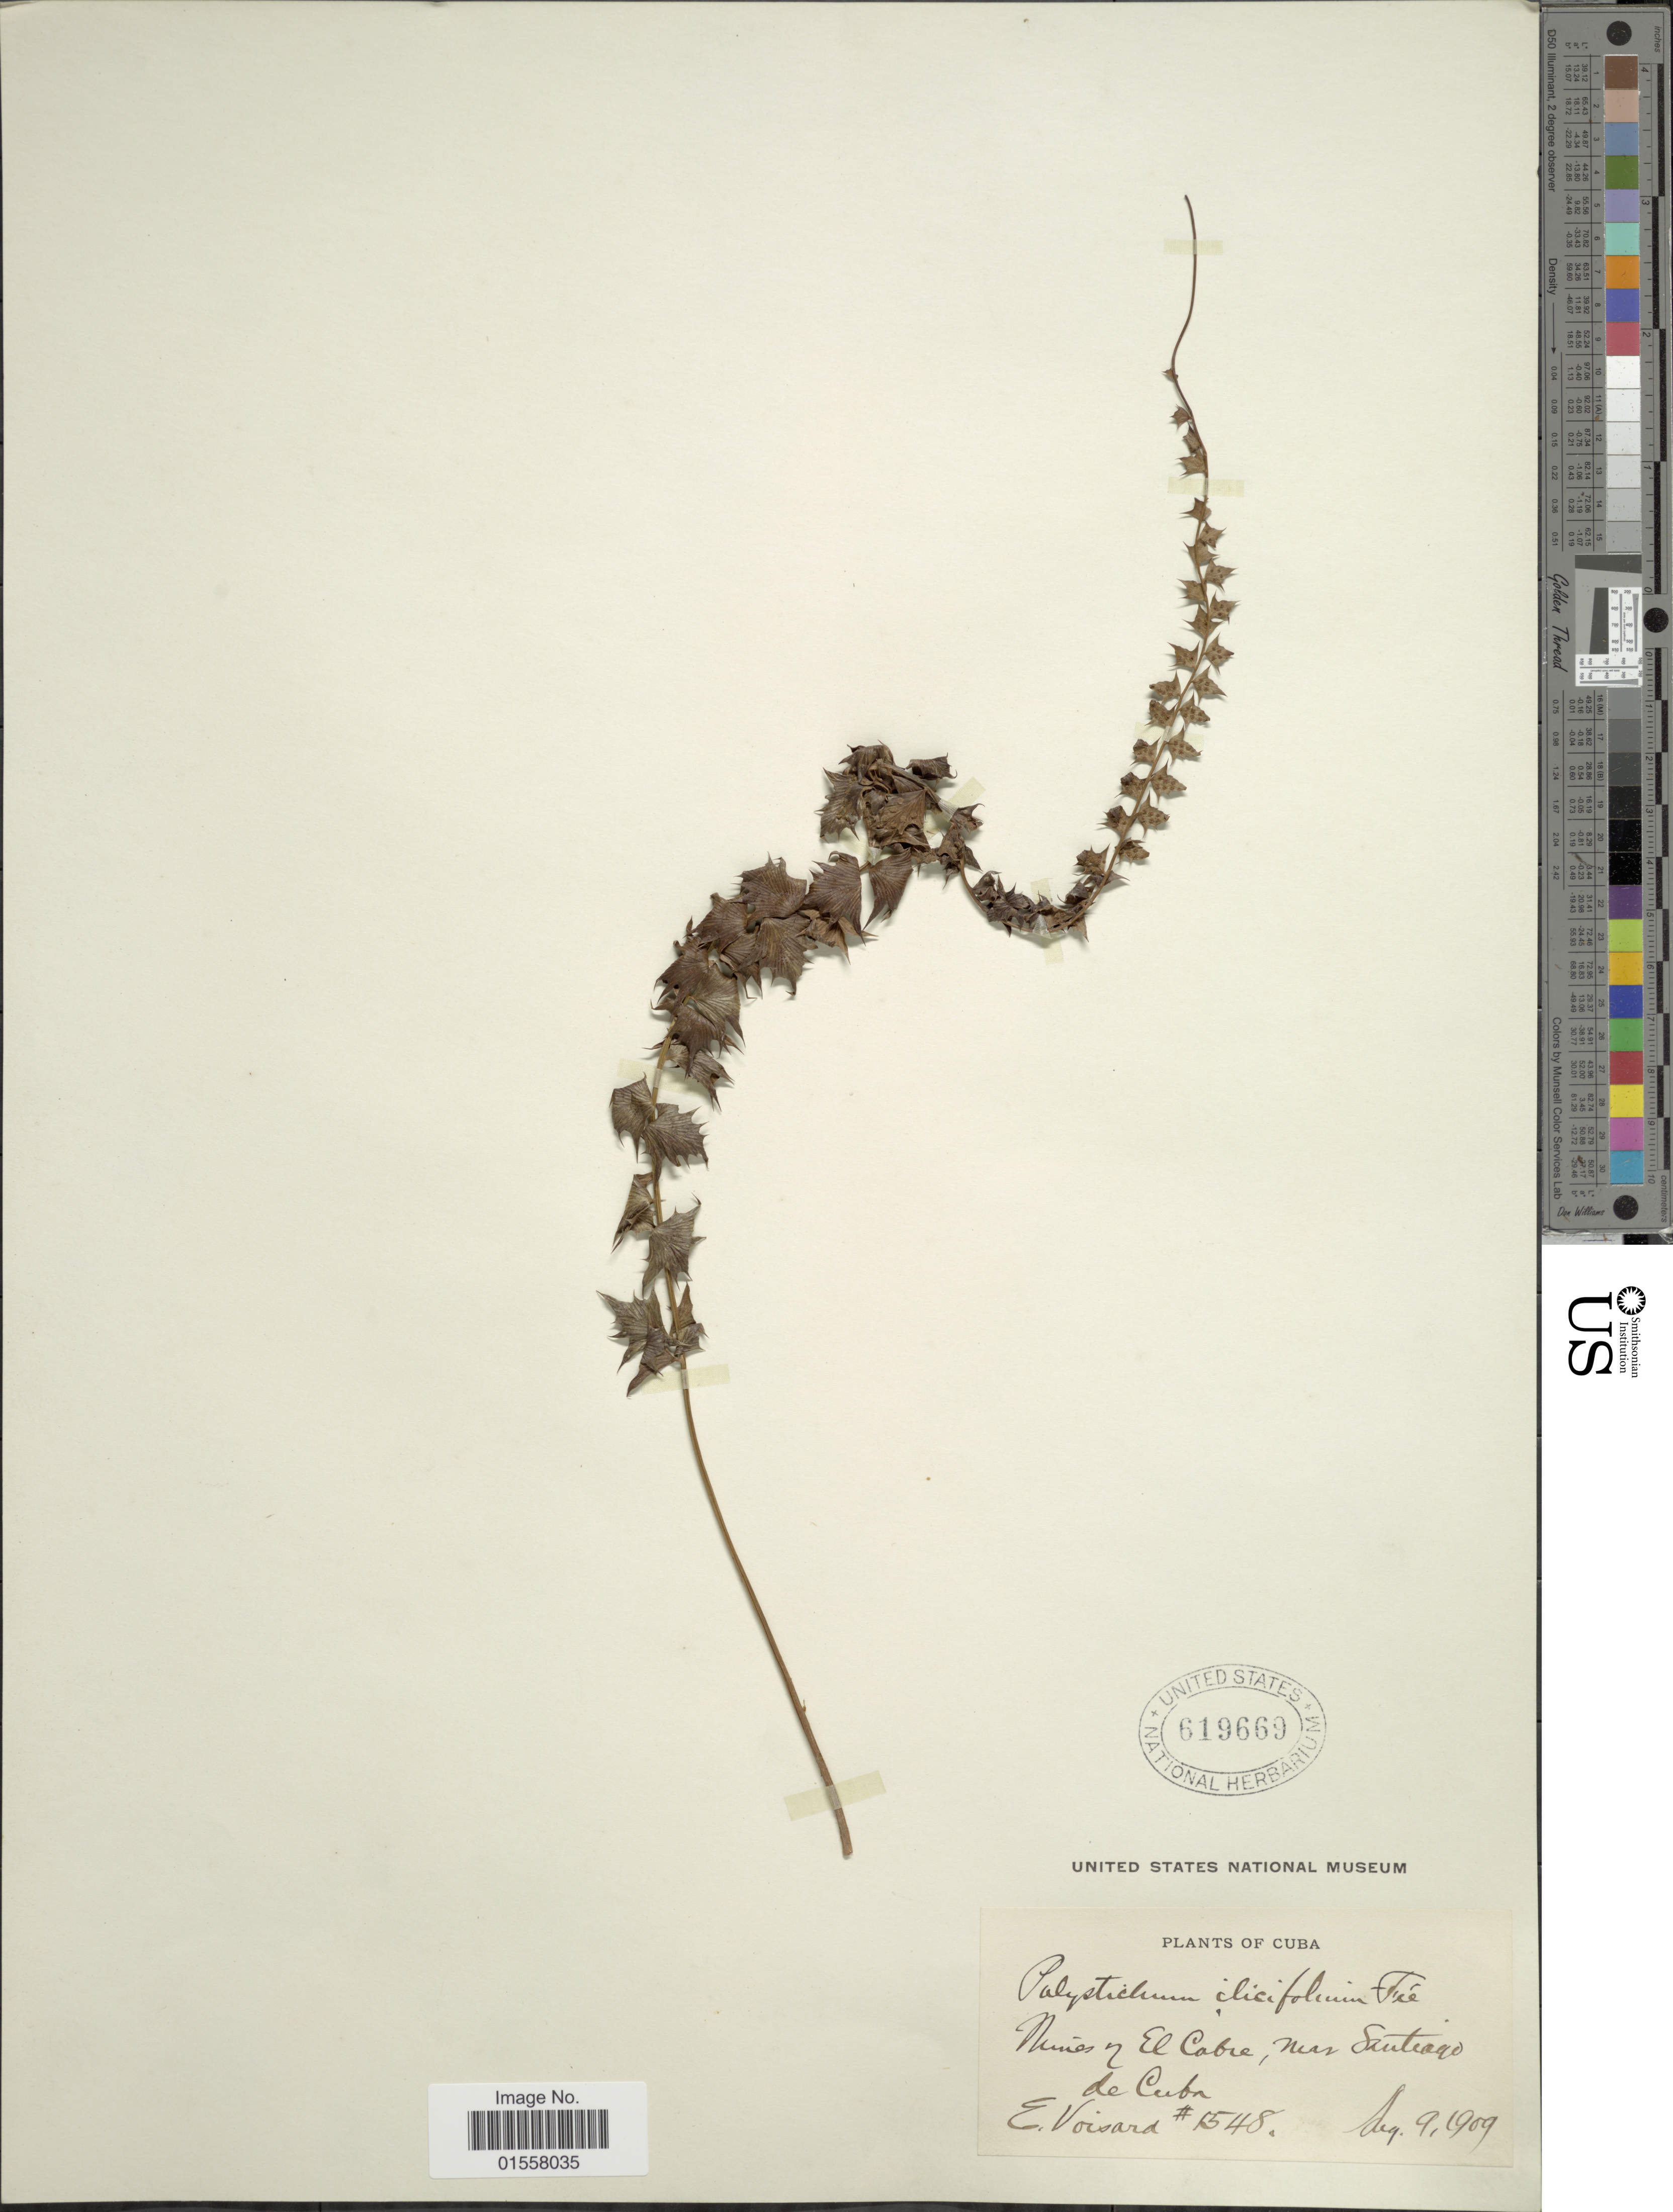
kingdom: Plantae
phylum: Tracheophyta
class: Polypodiopsida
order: Polypodiales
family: Dryopteridaceae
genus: Polystichum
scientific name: Polystichum ilicifolium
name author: Fée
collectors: -. Voisard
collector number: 1548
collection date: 1909-08-09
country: Cuba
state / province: Santiago de Cuba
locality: Mines of El Cobre, near Santiago de Cuba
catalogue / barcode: US 619669